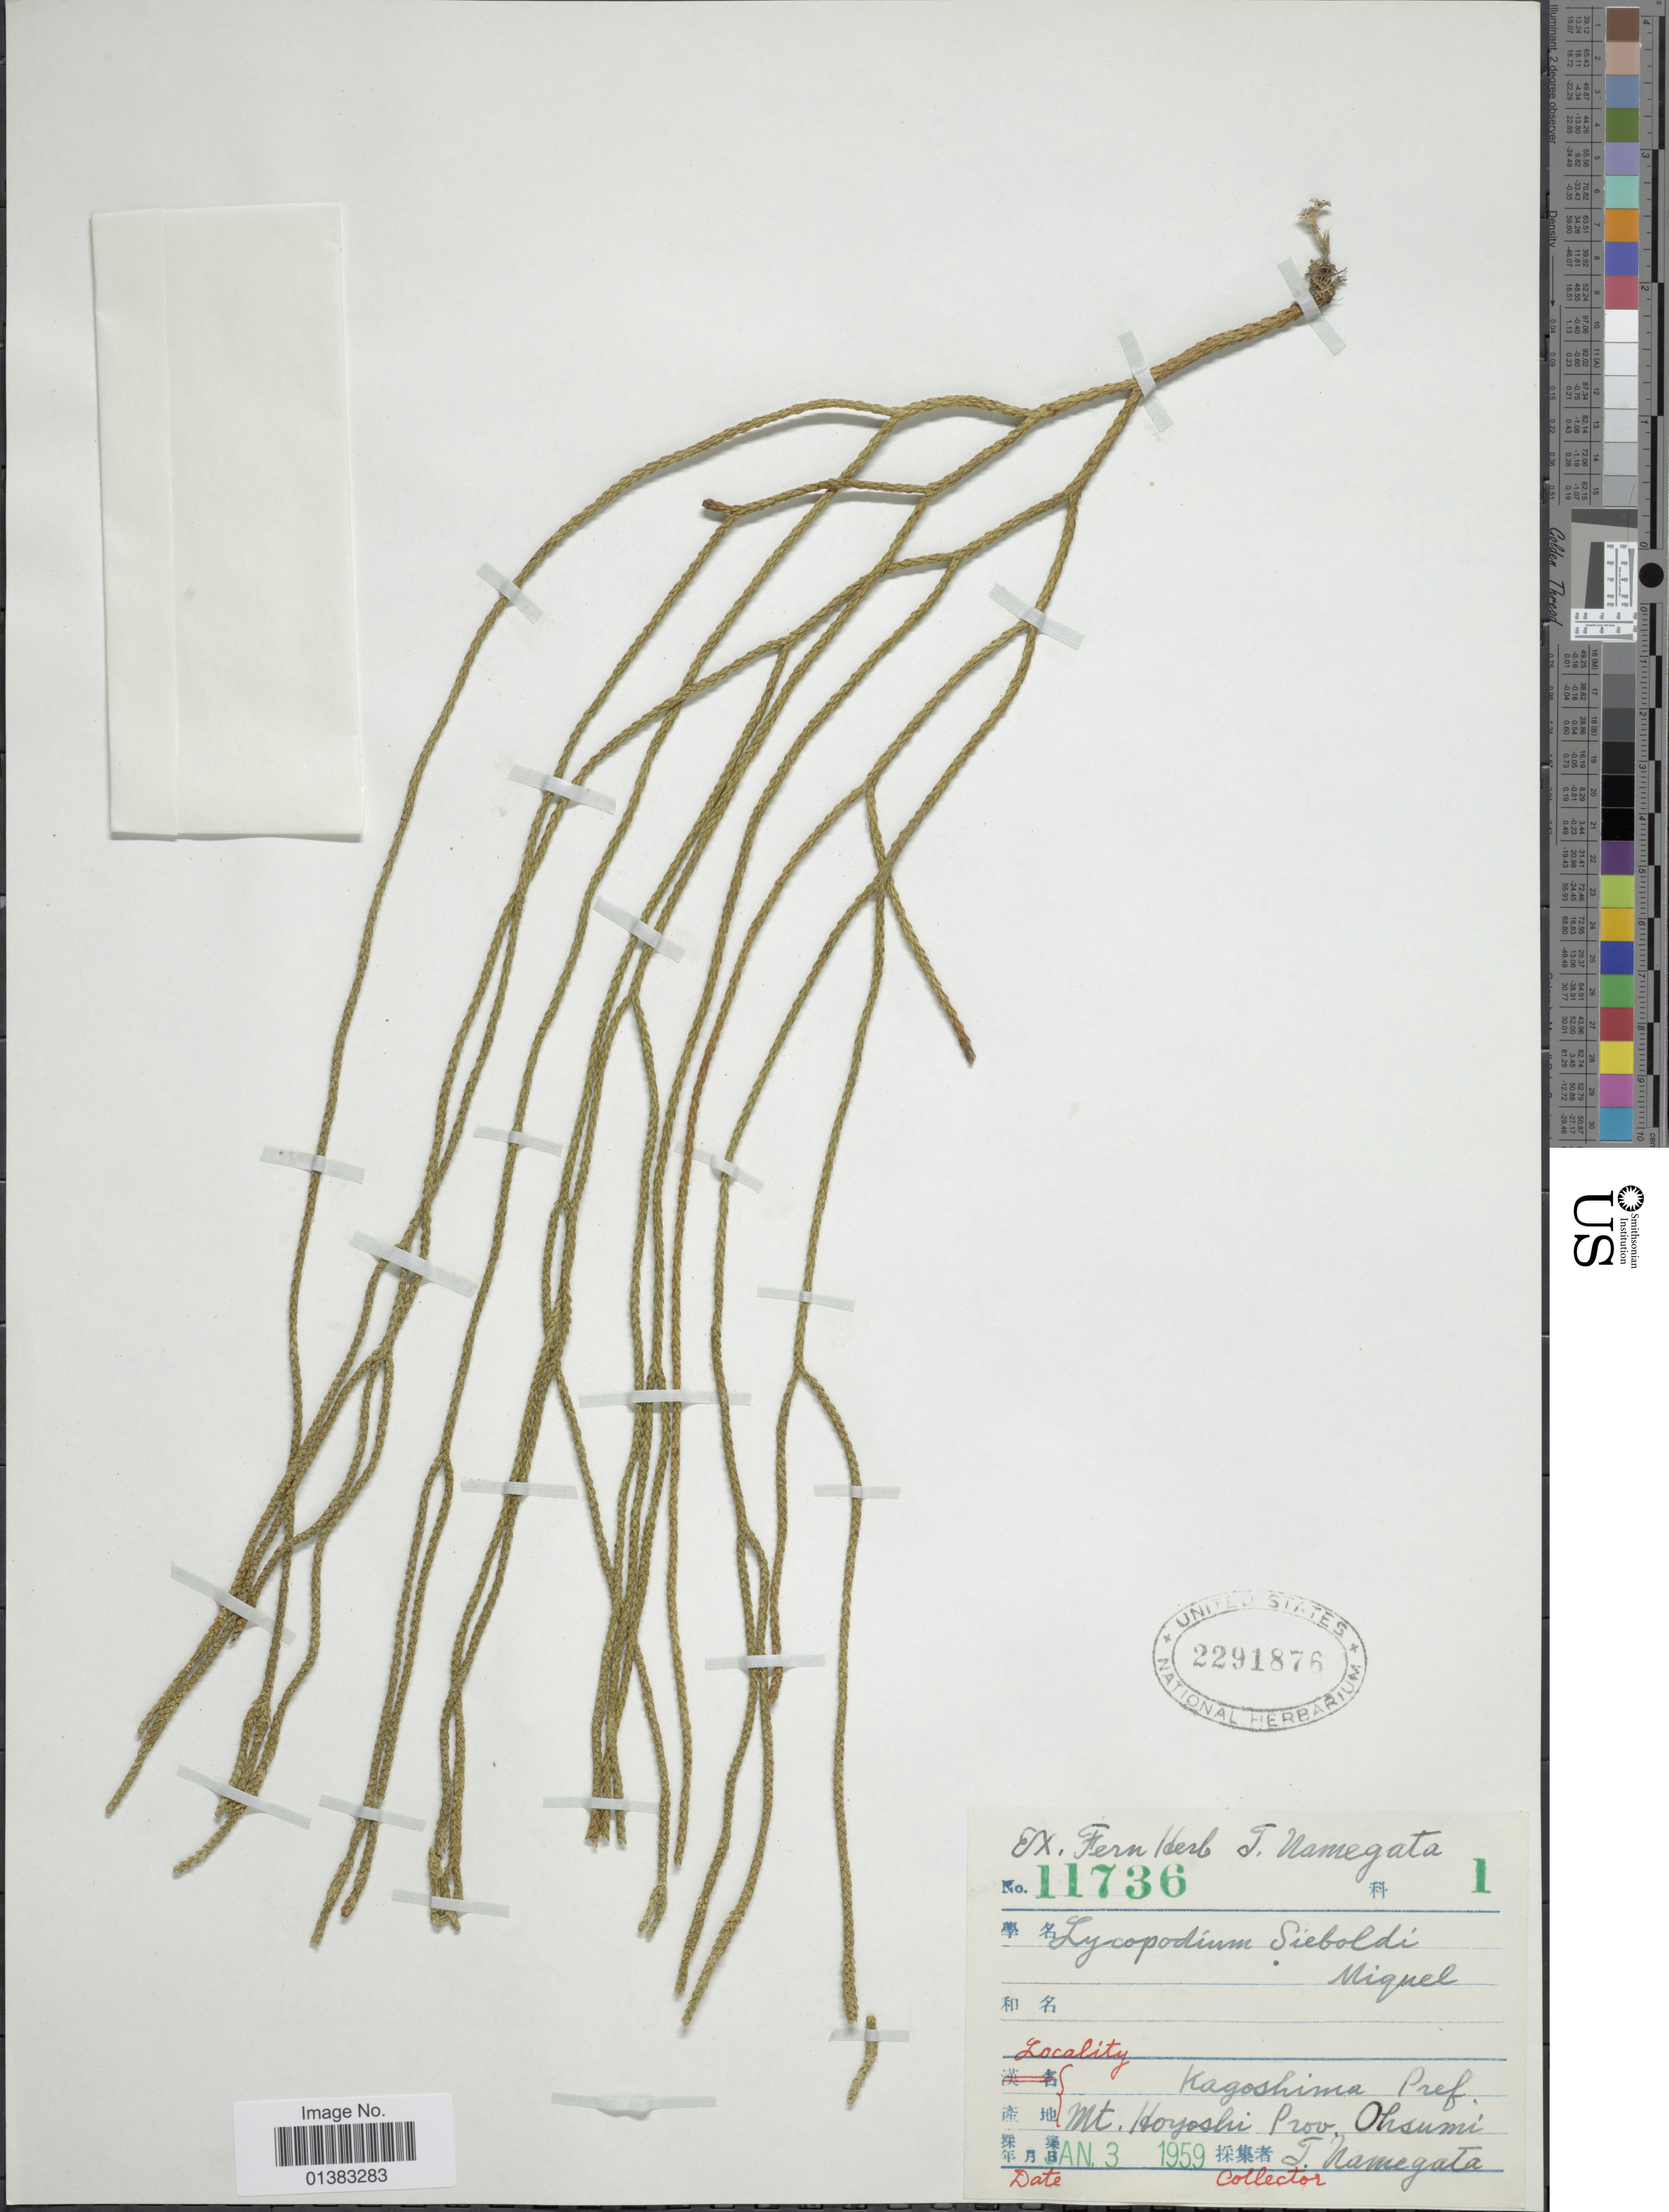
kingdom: Plantae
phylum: Tracheophyta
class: Lycopodiopsida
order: Lycopodiales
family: Lycopodiaceae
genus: Phlegmariurus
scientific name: Phlegmariurus sieboldii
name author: (Miq.) Ching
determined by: Field, A. R.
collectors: T. Namegata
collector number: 11736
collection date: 1959-01-03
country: Japan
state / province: Kagosima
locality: Mt. Hoyoshi, Prov. Oshumi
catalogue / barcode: US 2291876